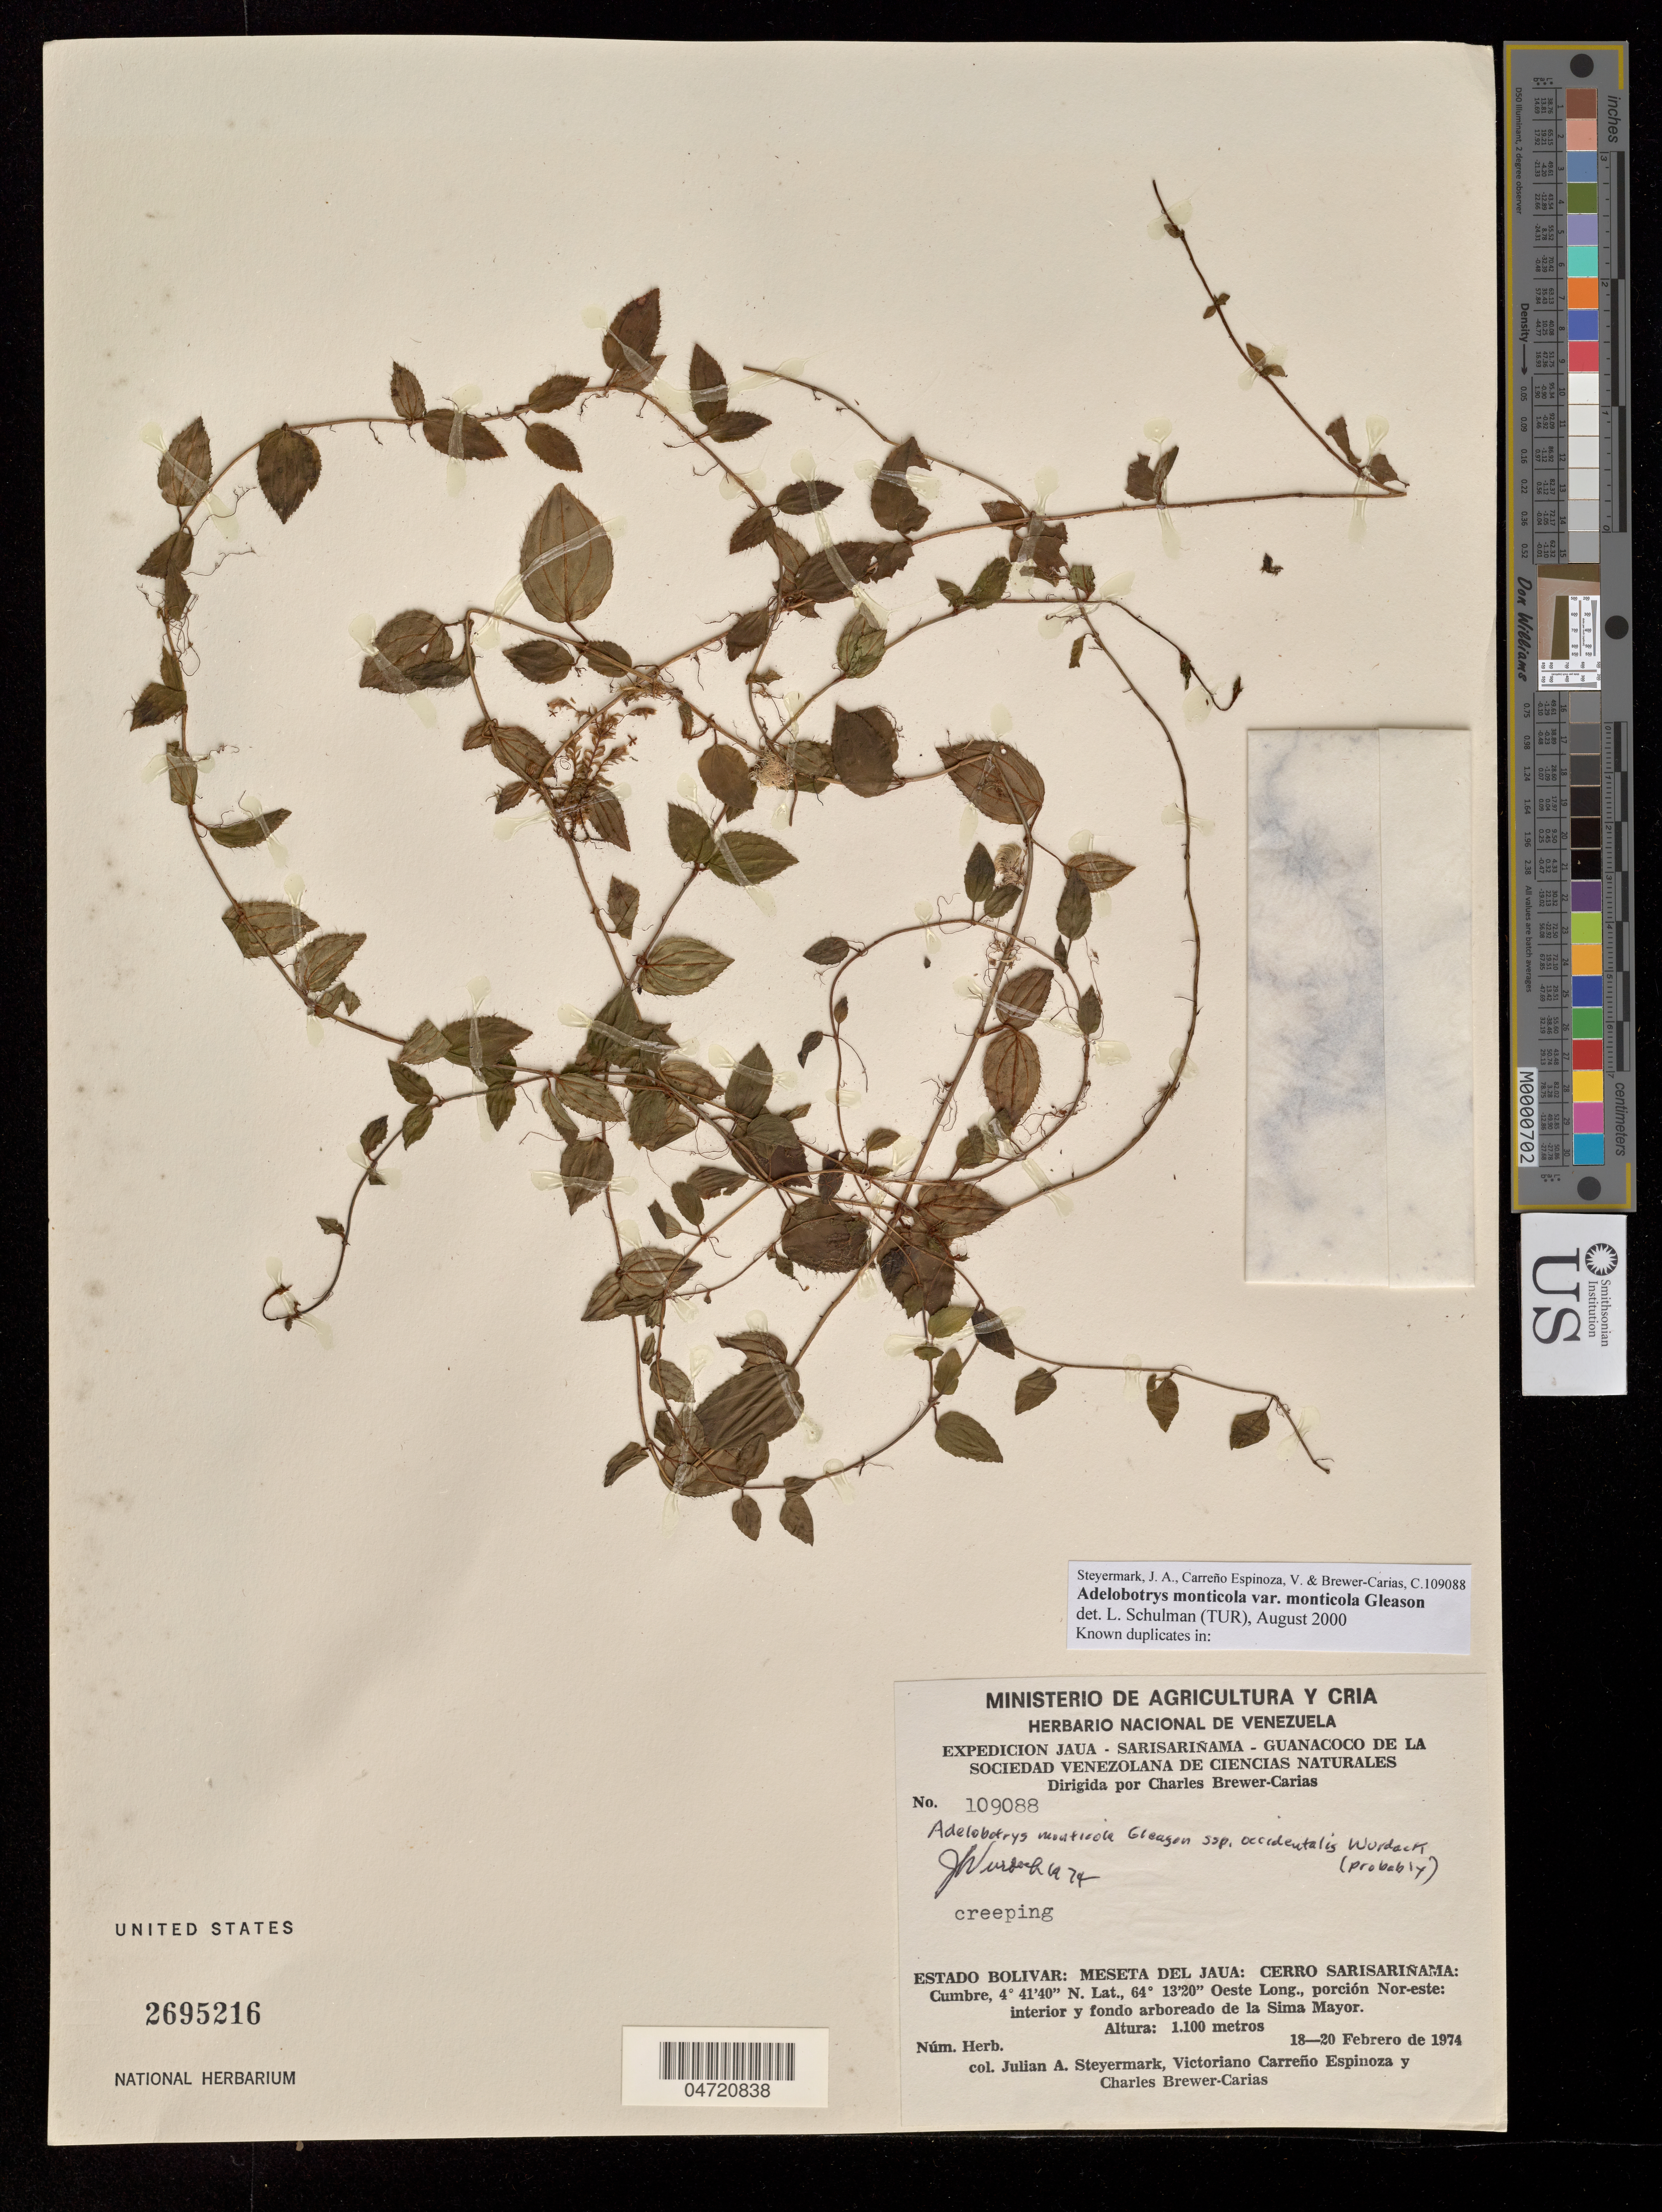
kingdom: Plantae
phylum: Tracheophyta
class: Magnoliopsida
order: Myrtales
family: Melastomataceae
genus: Adelobotrys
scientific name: Adelobotrys monticola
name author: Gleason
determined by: Schulman, Leif, (TUR), University of Turku (FINLAND)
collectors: J. Steyermark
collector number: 109088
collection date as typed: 18 Feb 1974 to 20 Feb 1974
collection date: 1974-02-18/1974-02-20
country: Venezuela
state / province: Bolivar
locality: Meseta del Java, cerro Sarisarinama.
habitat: Interior y fondo arboreado de la Sima Mayor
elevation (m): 1100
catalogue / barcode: US 2695216